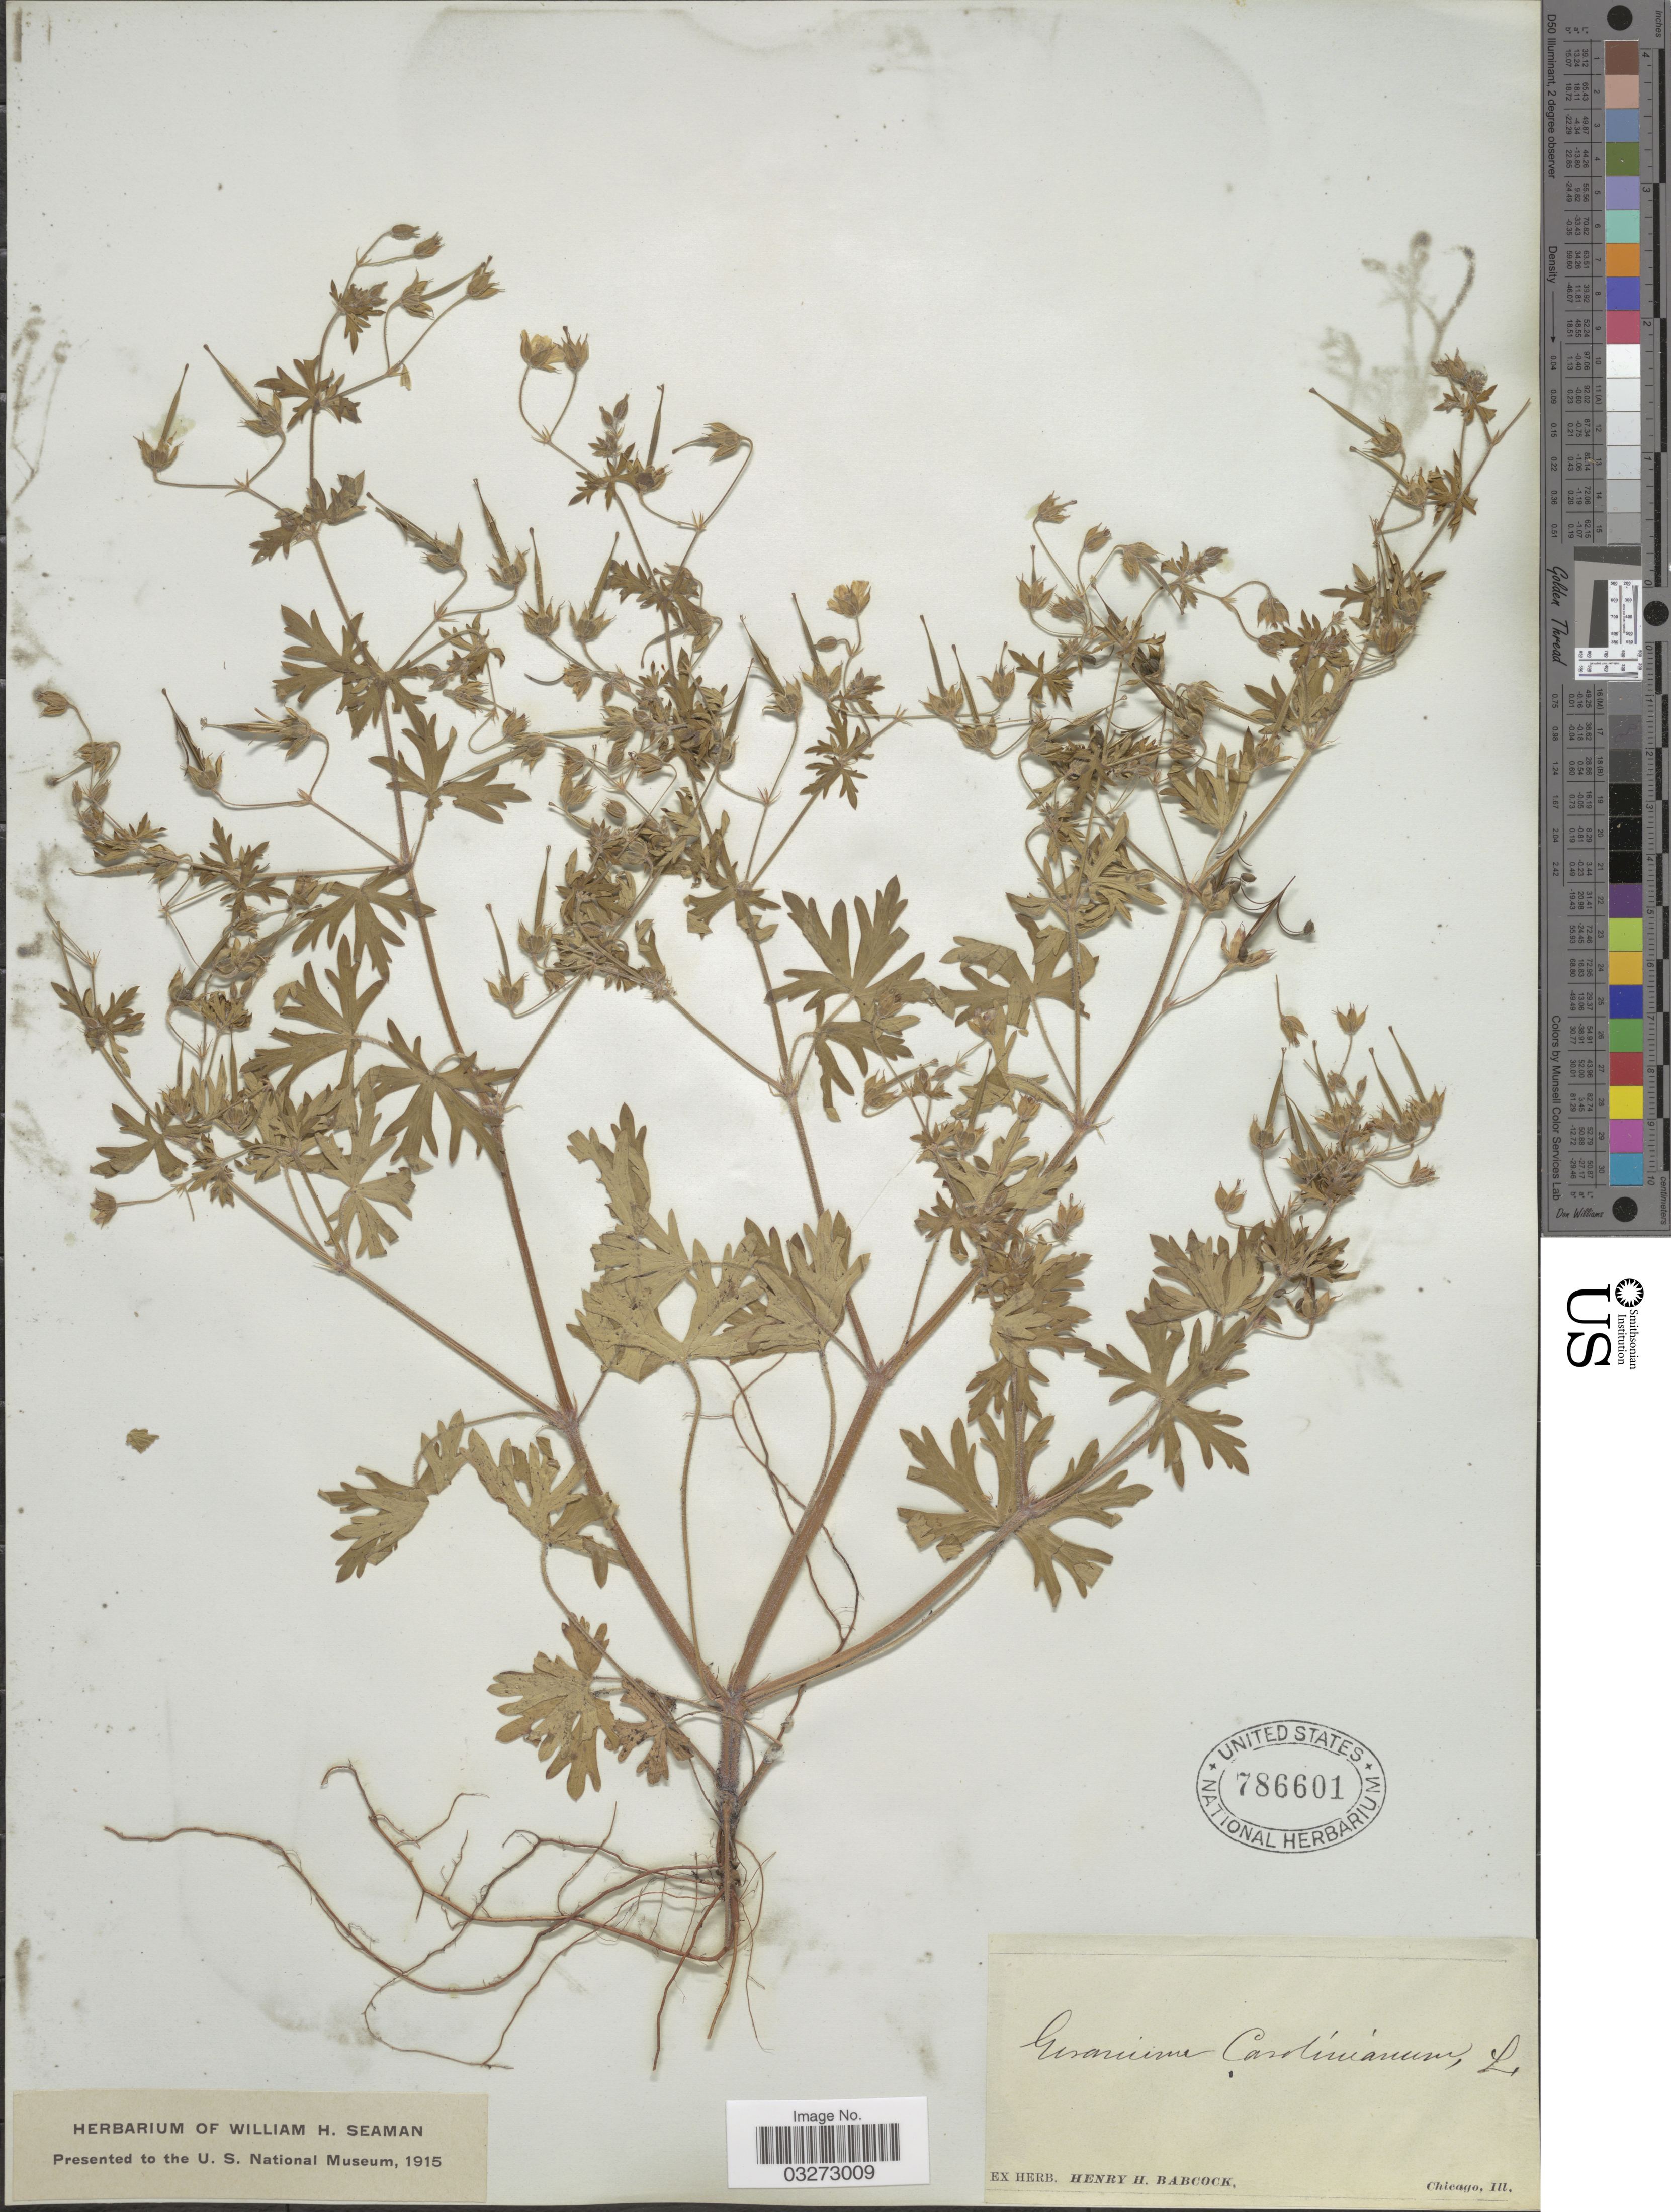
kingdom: Plantae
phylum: Tracheophyta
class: Magnoliopsida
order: Geraniales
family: Geraniaceae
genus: Geranium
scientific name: Geranium bicknellii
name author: Britton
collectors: ex herb. Henry Homes Babcock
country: United States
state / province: Illinois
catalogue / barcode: US 786601